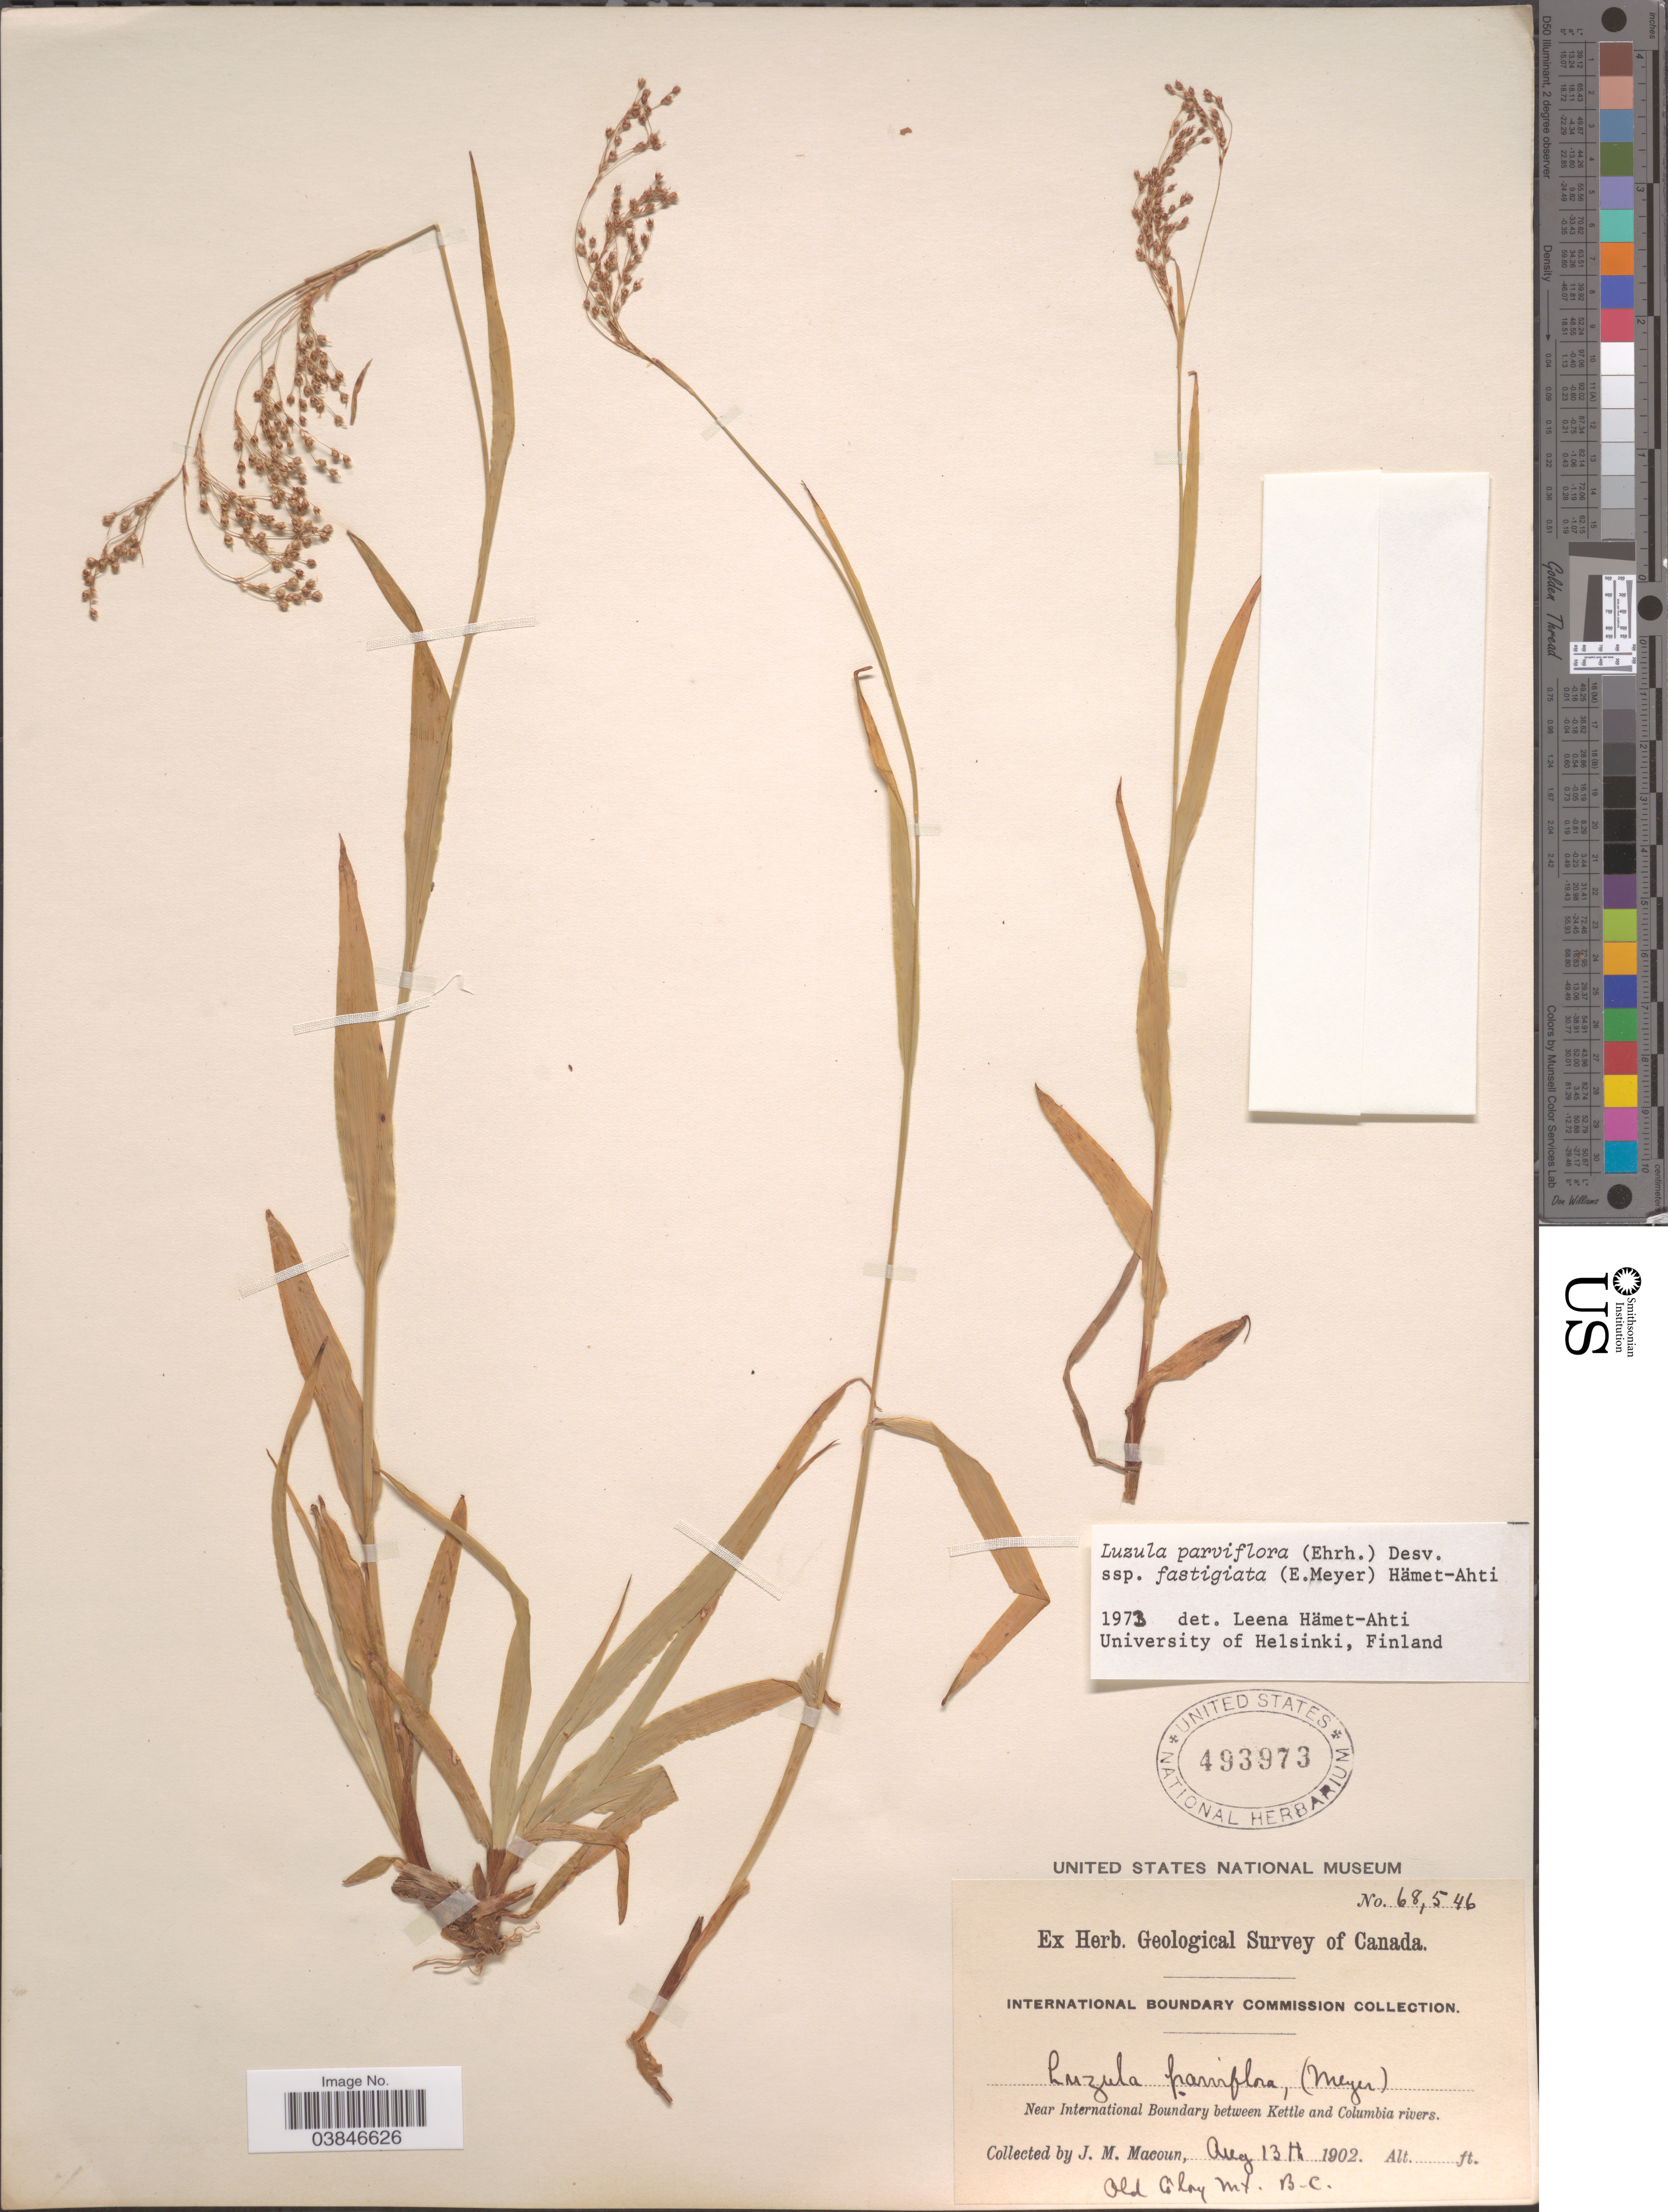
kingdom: Plantae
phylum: Tracheophyta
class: Liliopsida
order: Poales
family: Juncaceae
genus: Luzula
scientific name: Luzula parviflora subsp. fastigiata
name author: Buchenau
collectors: J. M. Macoun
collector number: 68546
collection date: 1902-08-13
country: Canada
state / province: British Columbia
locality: Near International Boundary between Kettle and Columbia rivers. Old Glory Mt.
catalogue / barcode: US 493973